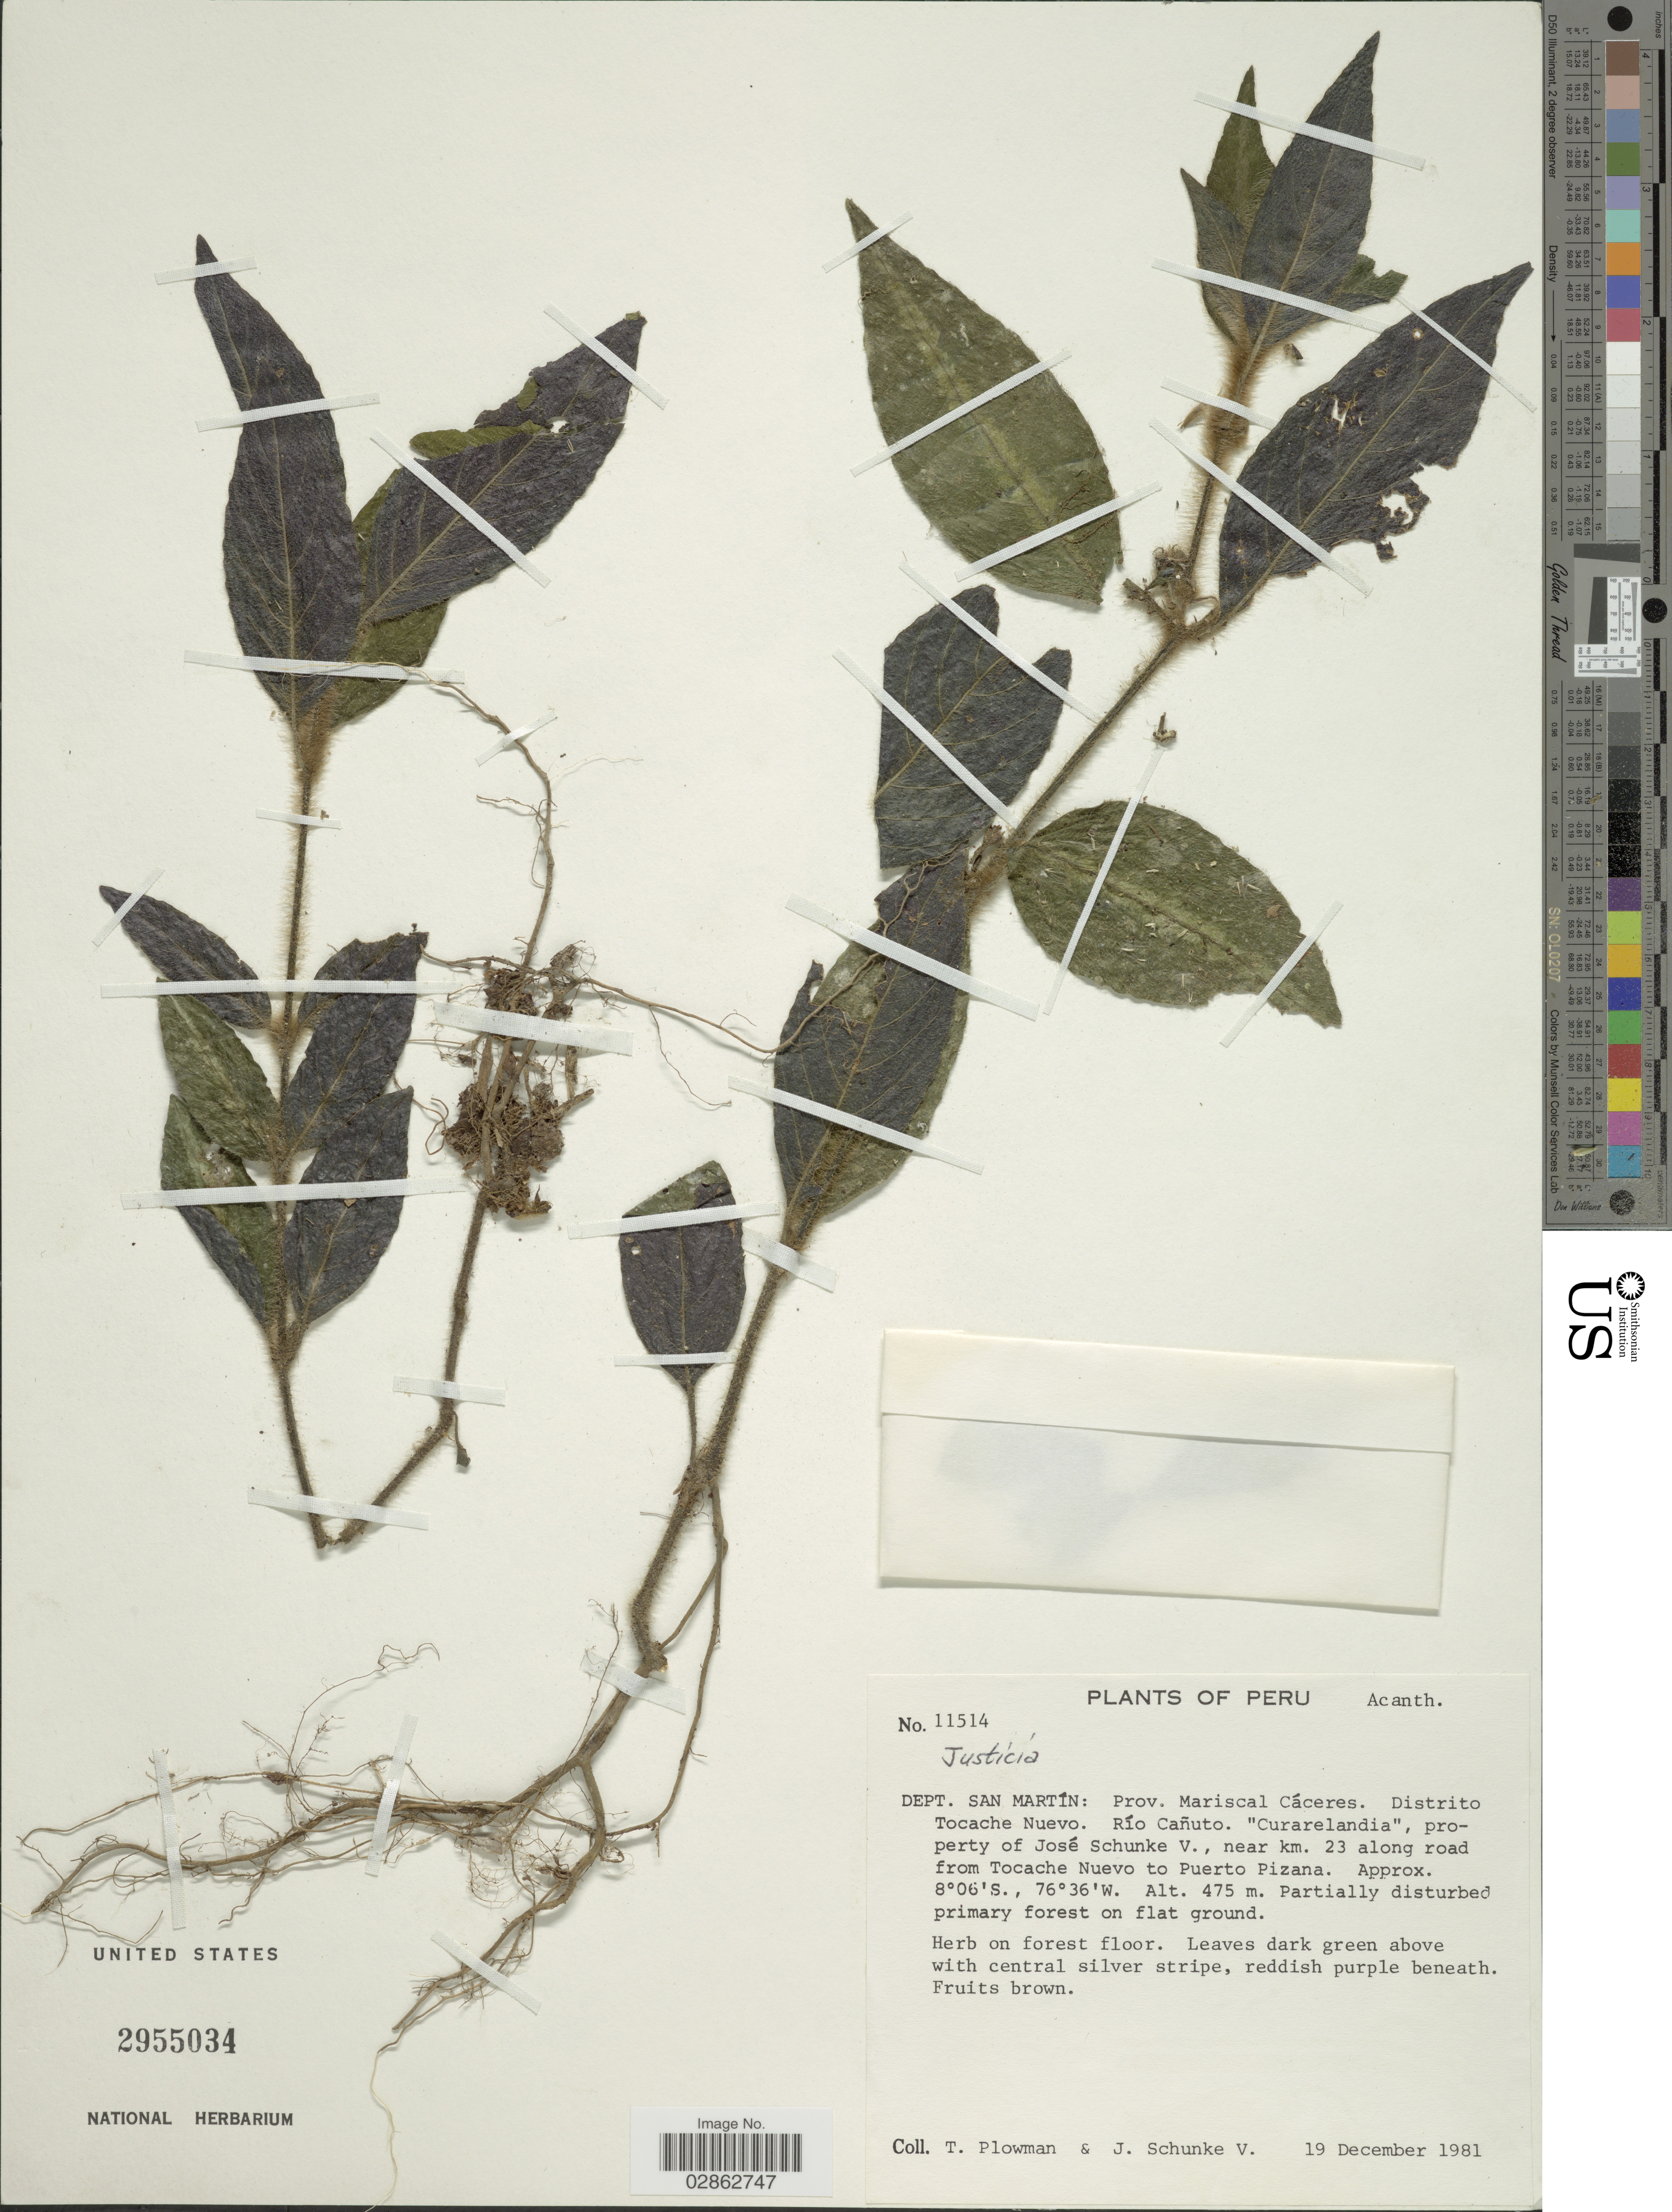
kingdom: Plantae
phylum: Tracheophyta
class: Magnoliopsida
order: Lamiales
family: Acanthaceae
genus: Ruellia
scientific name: Ruellia sp.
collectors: T. Plowman & J. Schunke Vigo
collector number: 11514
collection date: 1981-12-19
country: Peru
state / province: San Martín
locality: Dept. San Martín: Prov. Mariscal Cáceres. Distrito Tocache Nuevo. Río Cañuto. "Curarelandia", property of José Schunke V., near km. 23 along road from Tocache Nuevo to Puerto Pizana.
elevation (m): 475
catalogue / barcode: US 2955034